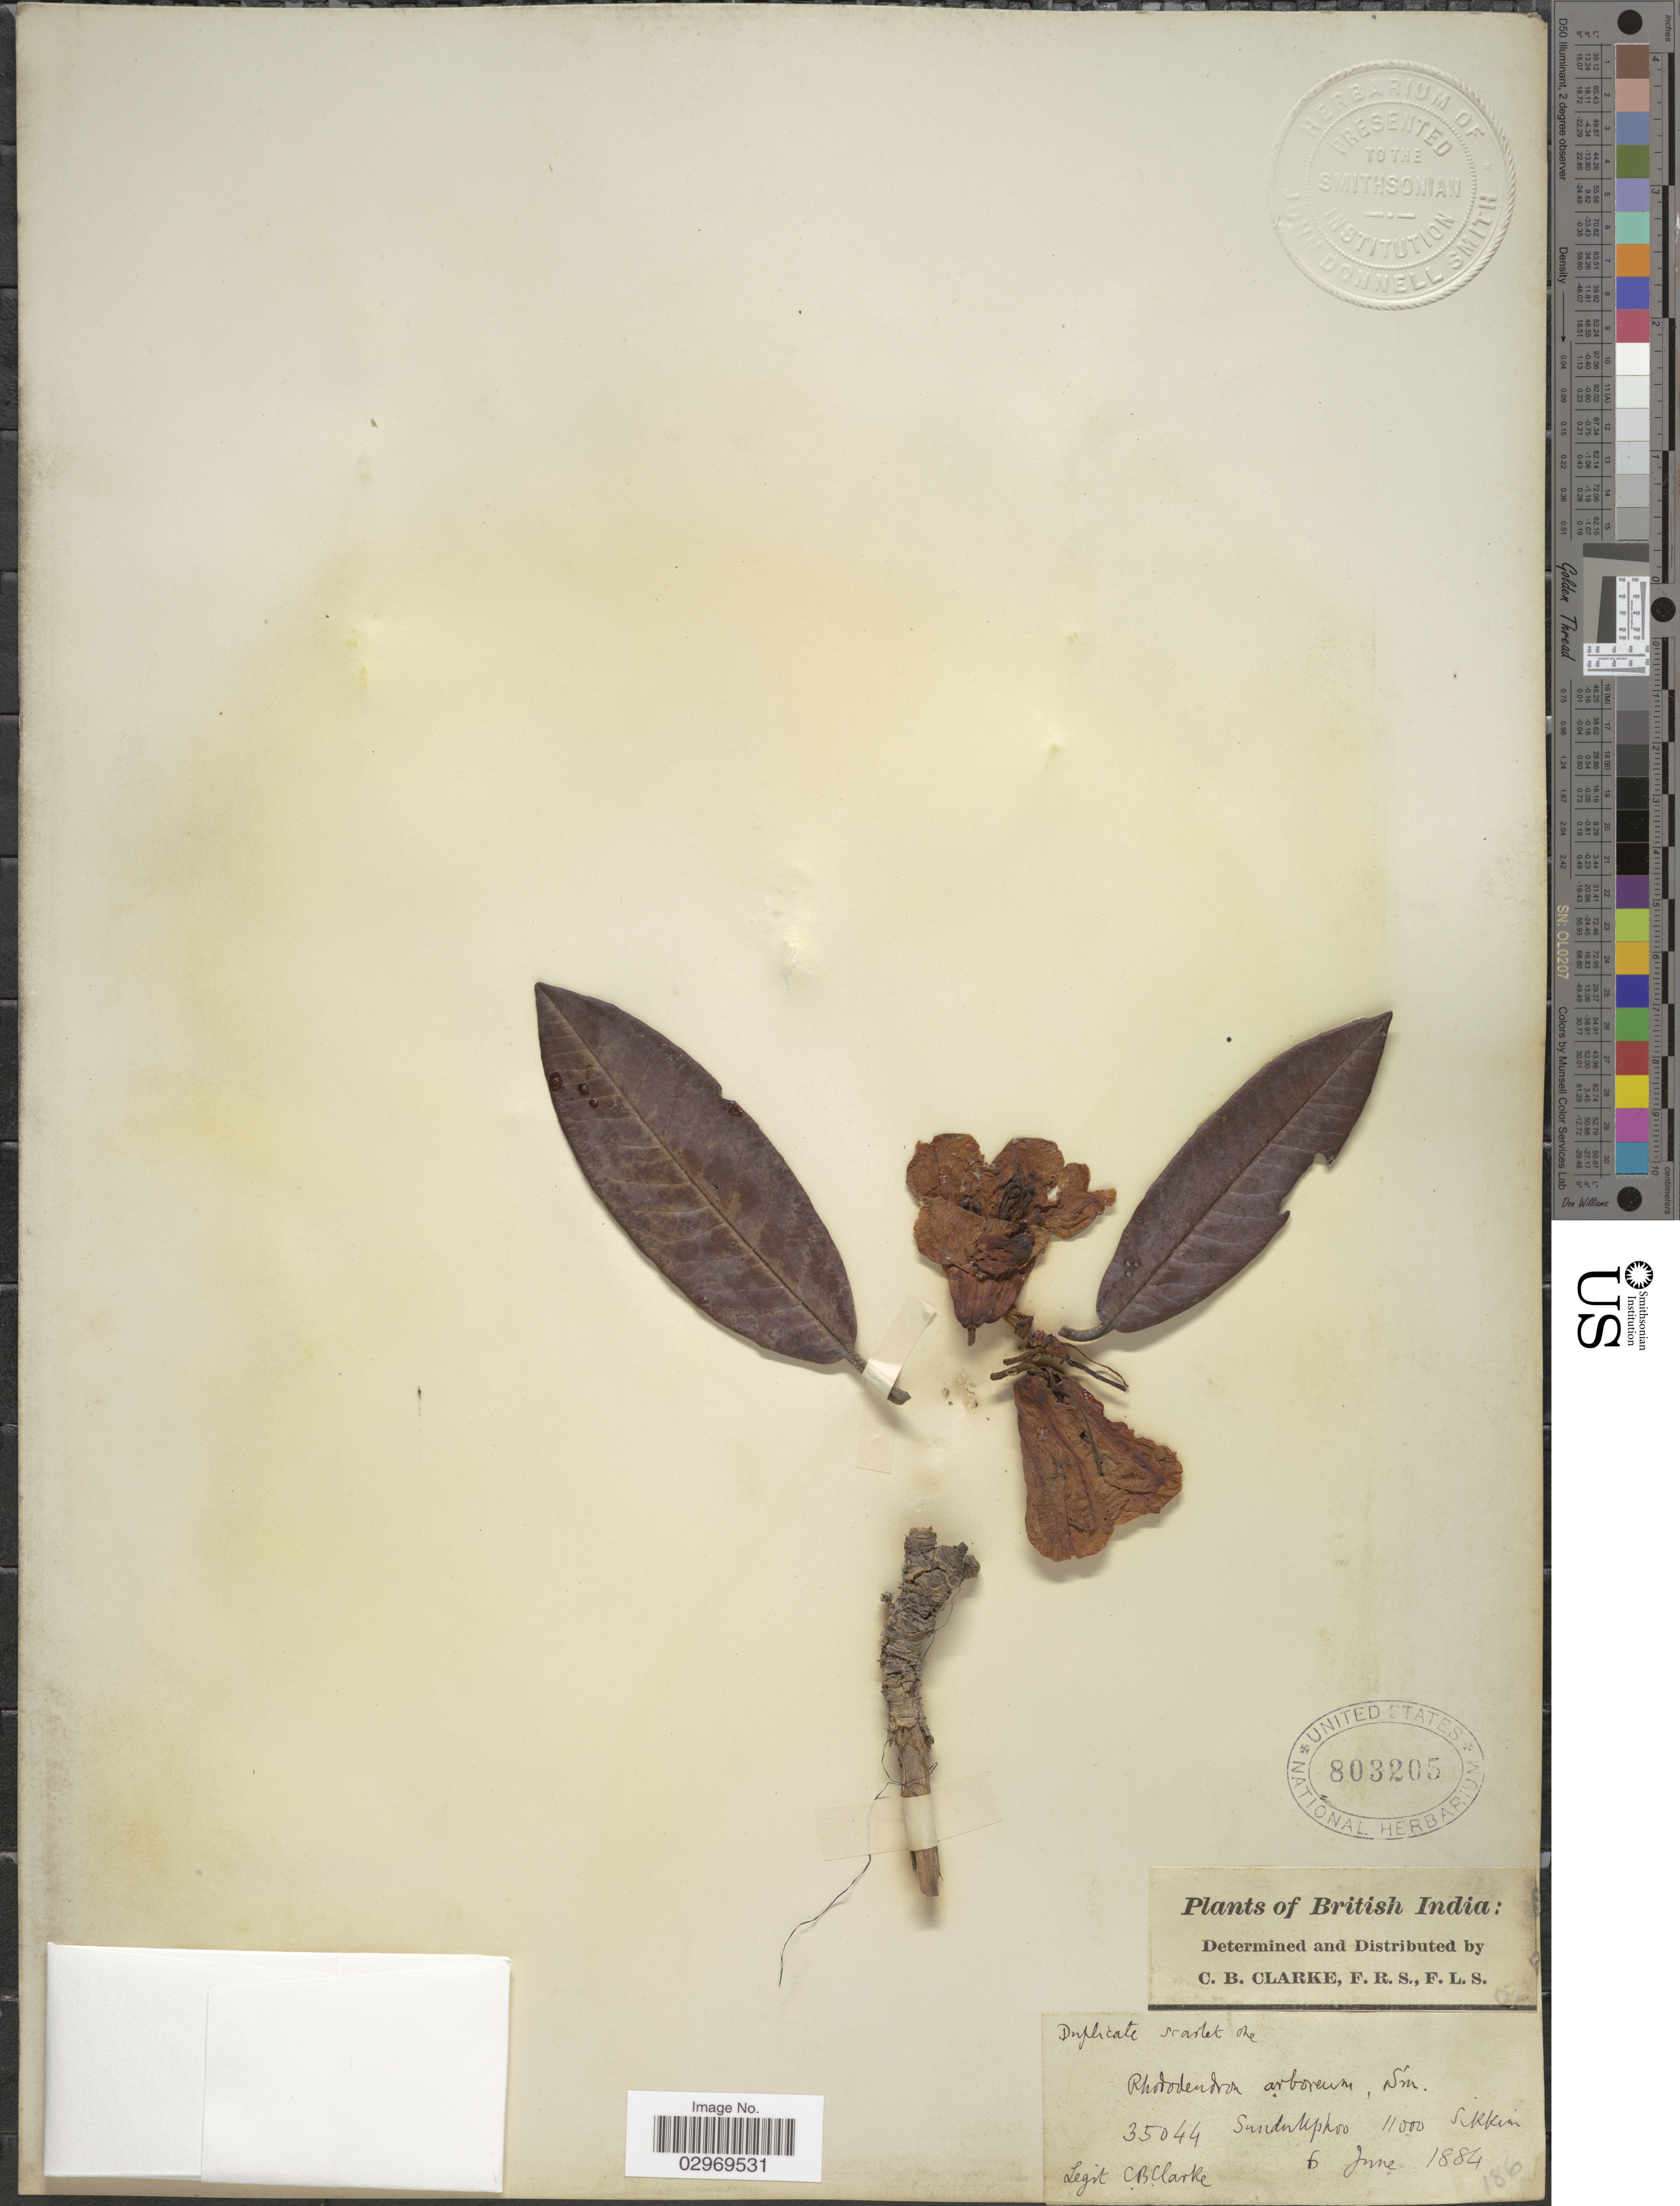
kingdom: Plantae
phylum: Tracheophyta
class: Magnoliopsida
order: Ericales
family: Ericaceae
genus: Rhododendron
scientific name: Rhododendron arboreum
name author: Sm.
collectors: C. B. Clarke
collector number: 35044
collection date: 1884-06-06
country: India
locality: British India. Sundukphoo.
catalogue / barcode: US 803205